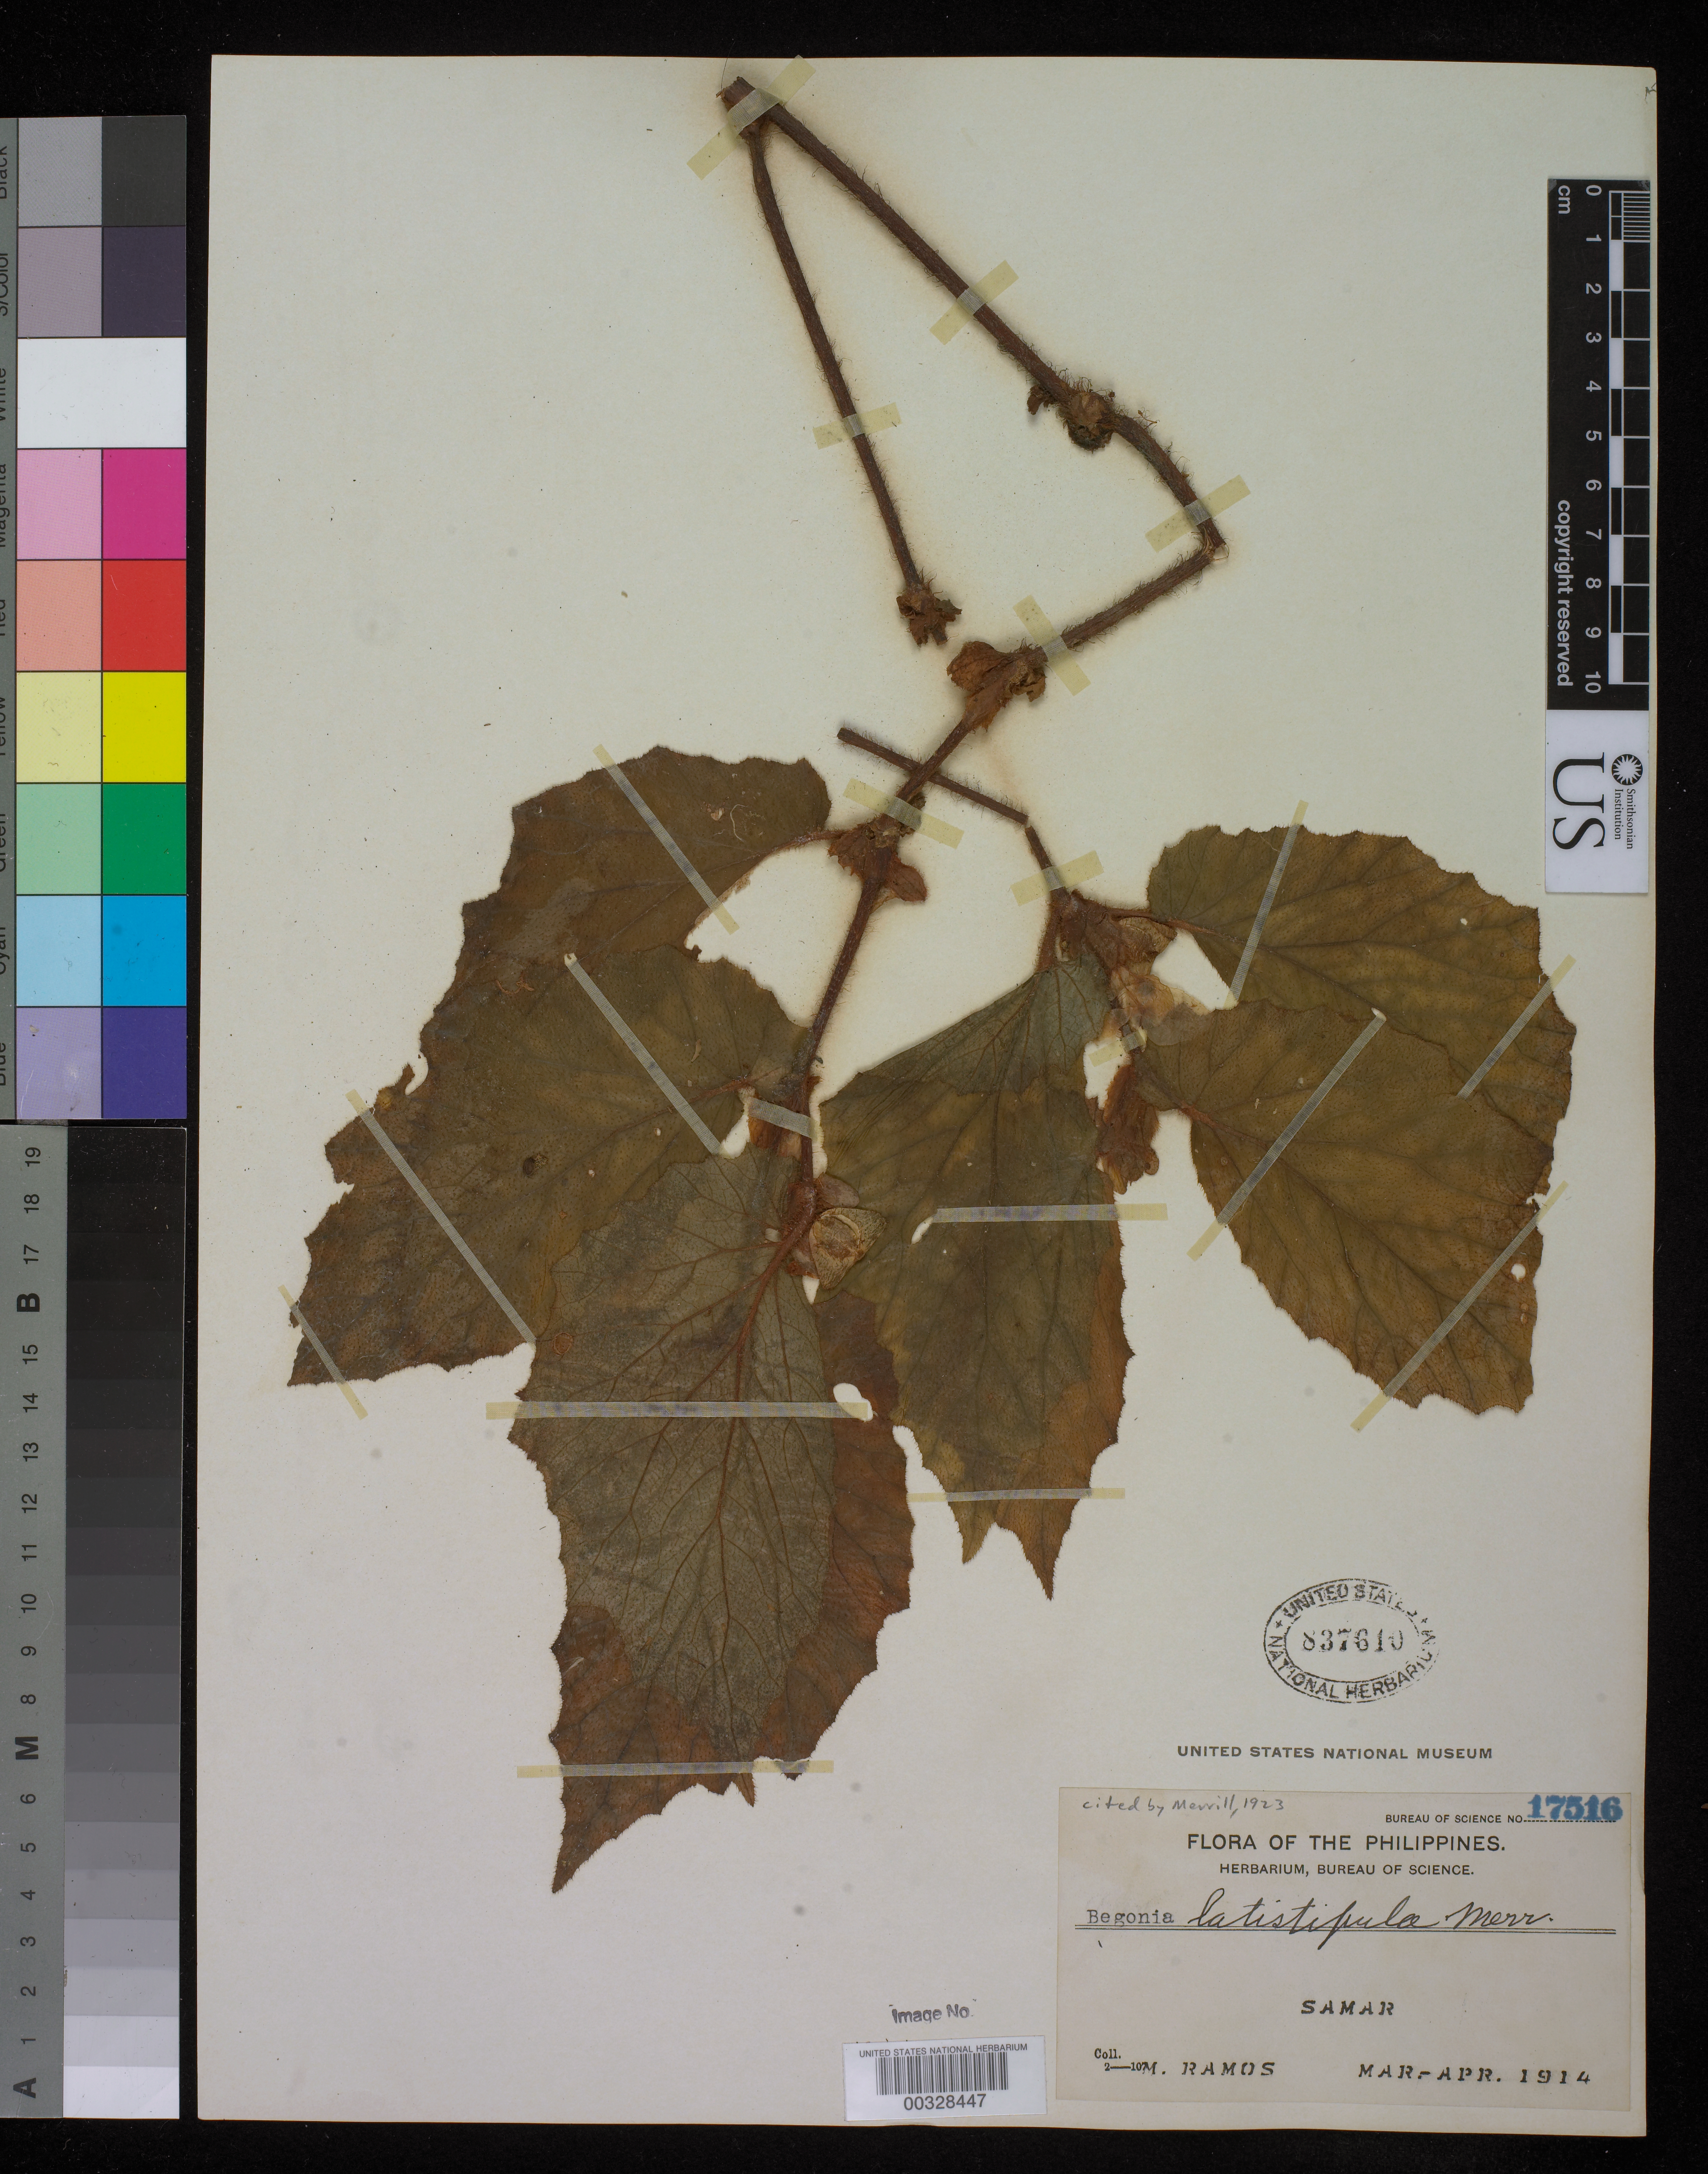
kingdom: Plantae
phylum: Tracheophyta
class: Magnoliopsida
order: Cucurbitales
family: Begoniaceae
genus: Begonia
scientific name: Begonia latistipula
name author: Merr.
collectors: M. Ramos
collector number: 17516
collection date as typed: Mar 1914 to -- Apr 1914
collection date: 1914-03/1914-04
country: Philippines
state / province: Eastern Visayas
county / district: Eastern Samar / Northern Samar / Western Samar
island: Samar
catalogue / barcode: US 837610